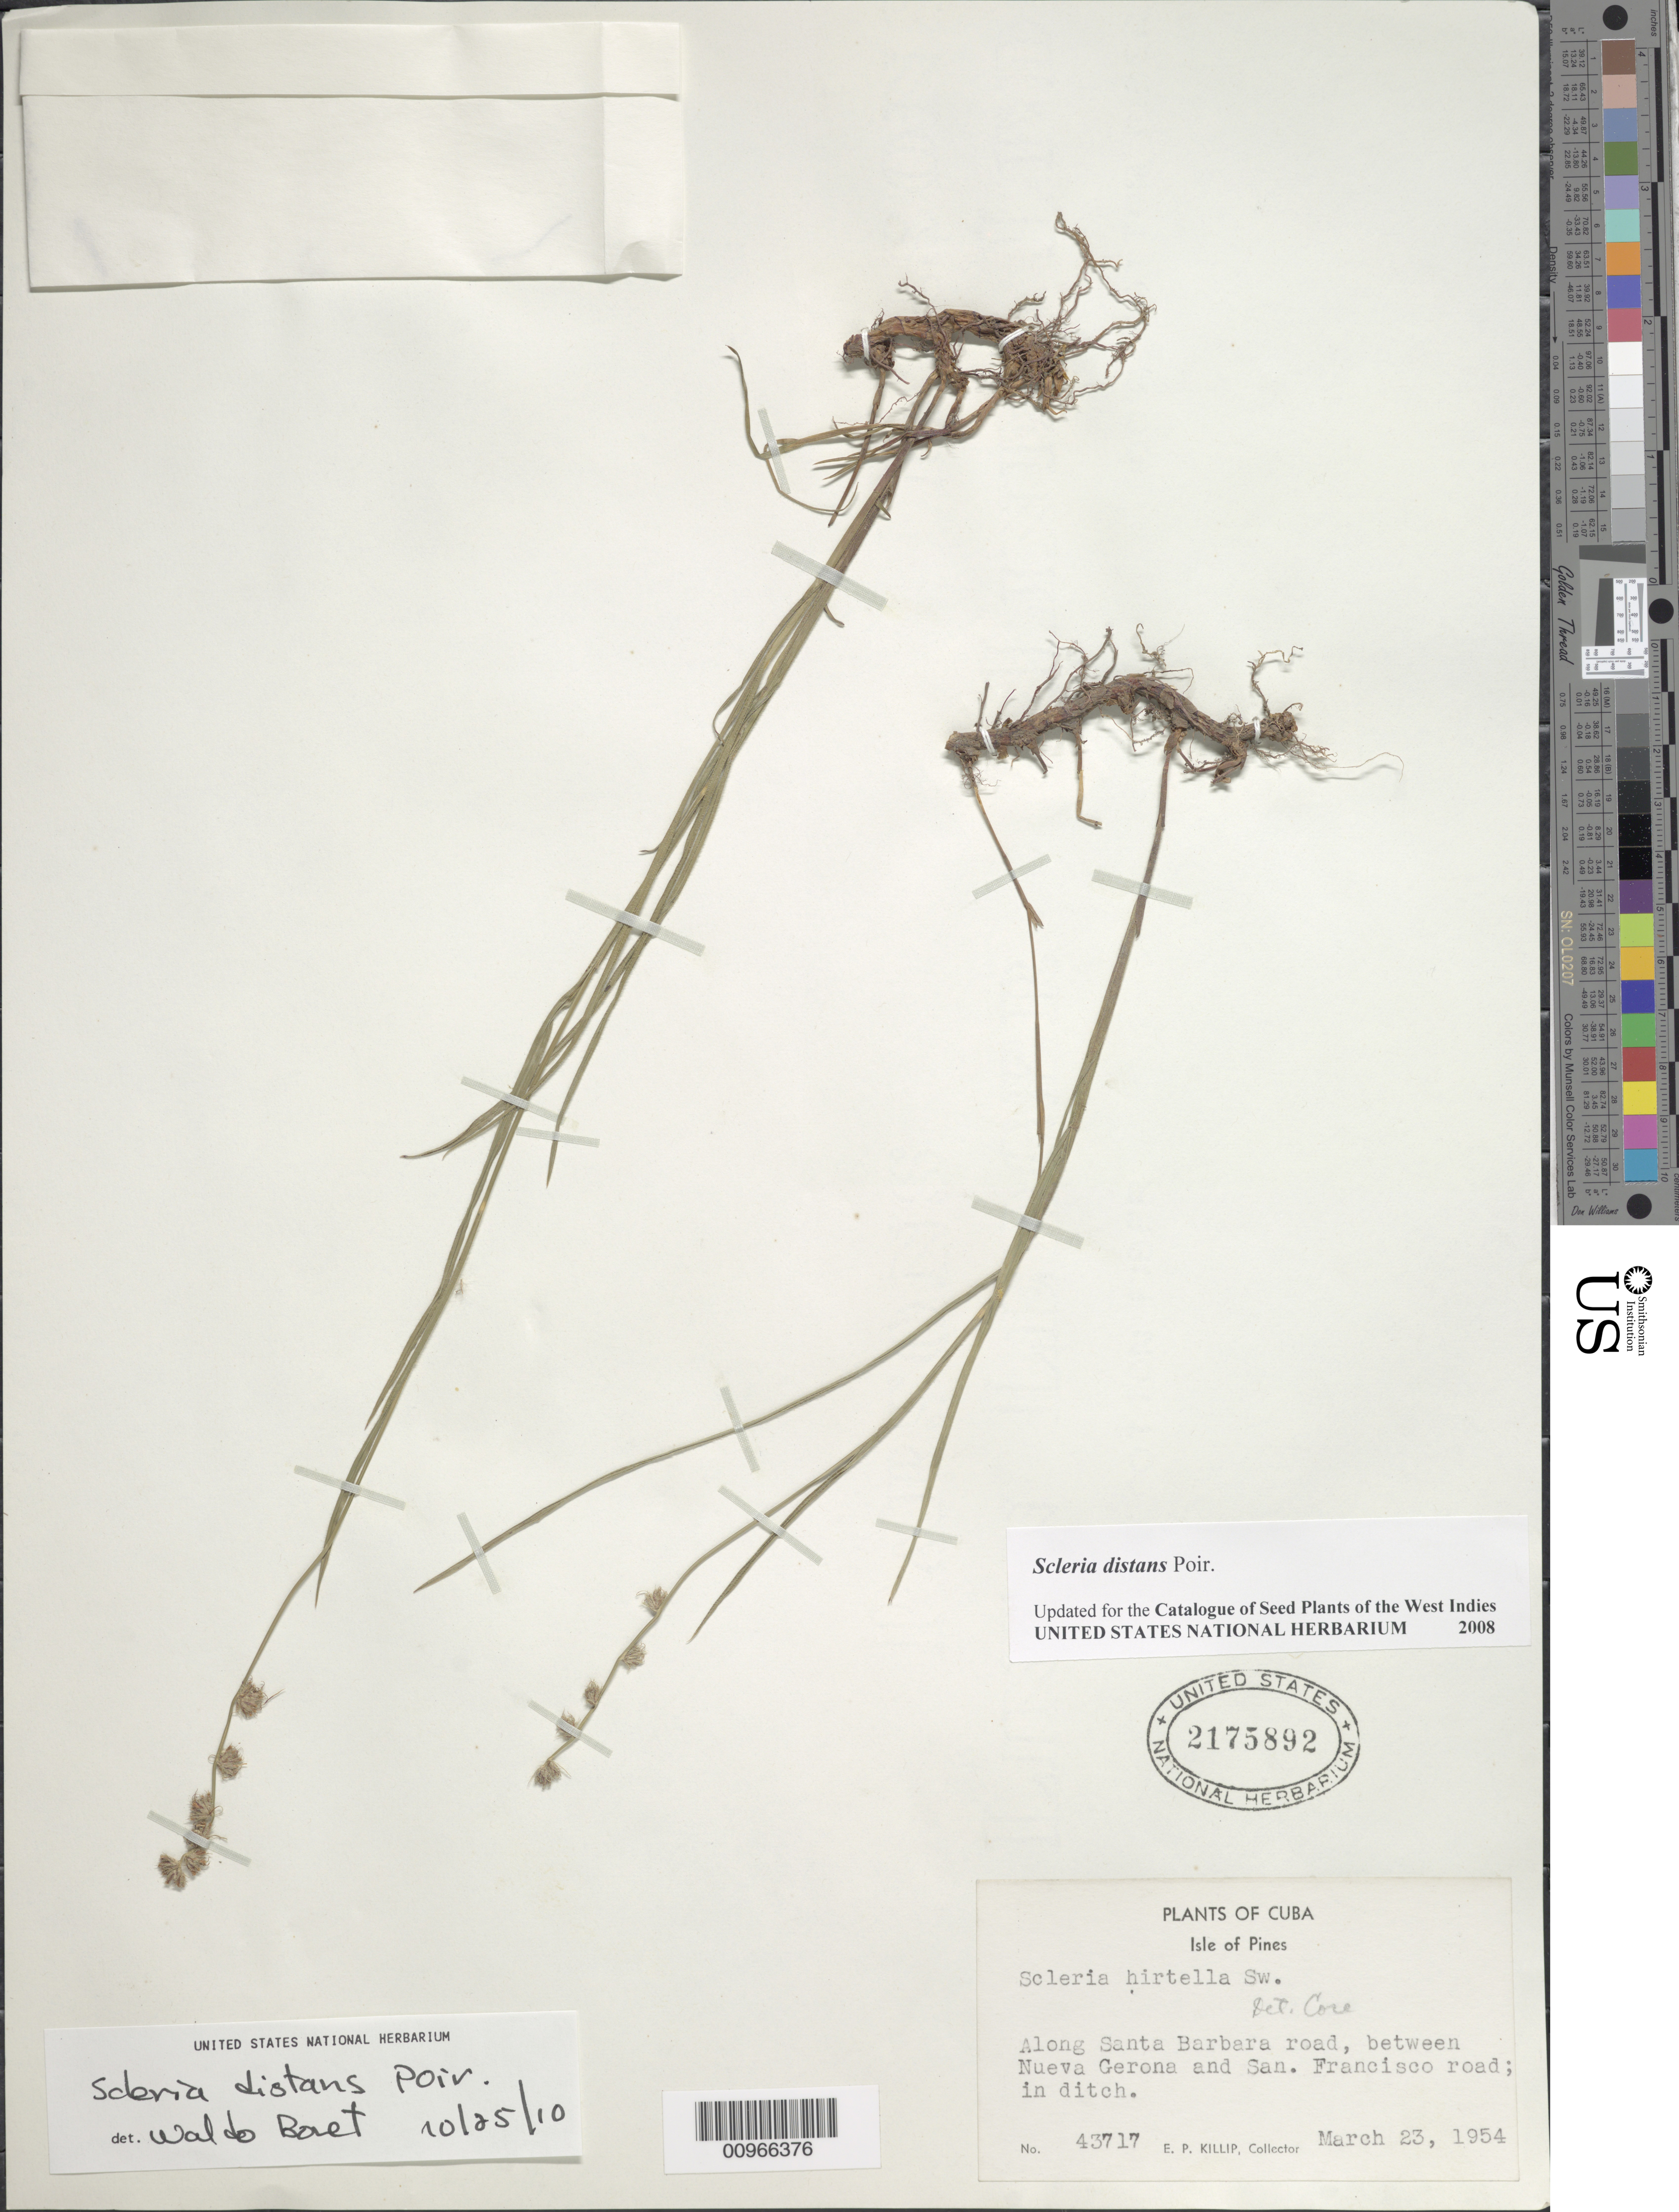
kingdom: Plantae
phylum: Tracheophyta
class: Liliopsida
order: Poales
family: Cyperaceae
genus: Scleria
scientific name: Scleria distans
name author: Poir.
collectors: E. P. Killip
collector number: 43717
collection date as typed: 23 Mar 1954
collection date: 1954-03-23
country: Cuba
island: Isla de la Juventud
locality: Isle of Pines, Along Santa Barbara Road, between Nueva Gerona and San Francisco road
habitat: In ditch along road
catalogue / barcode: US 2175892